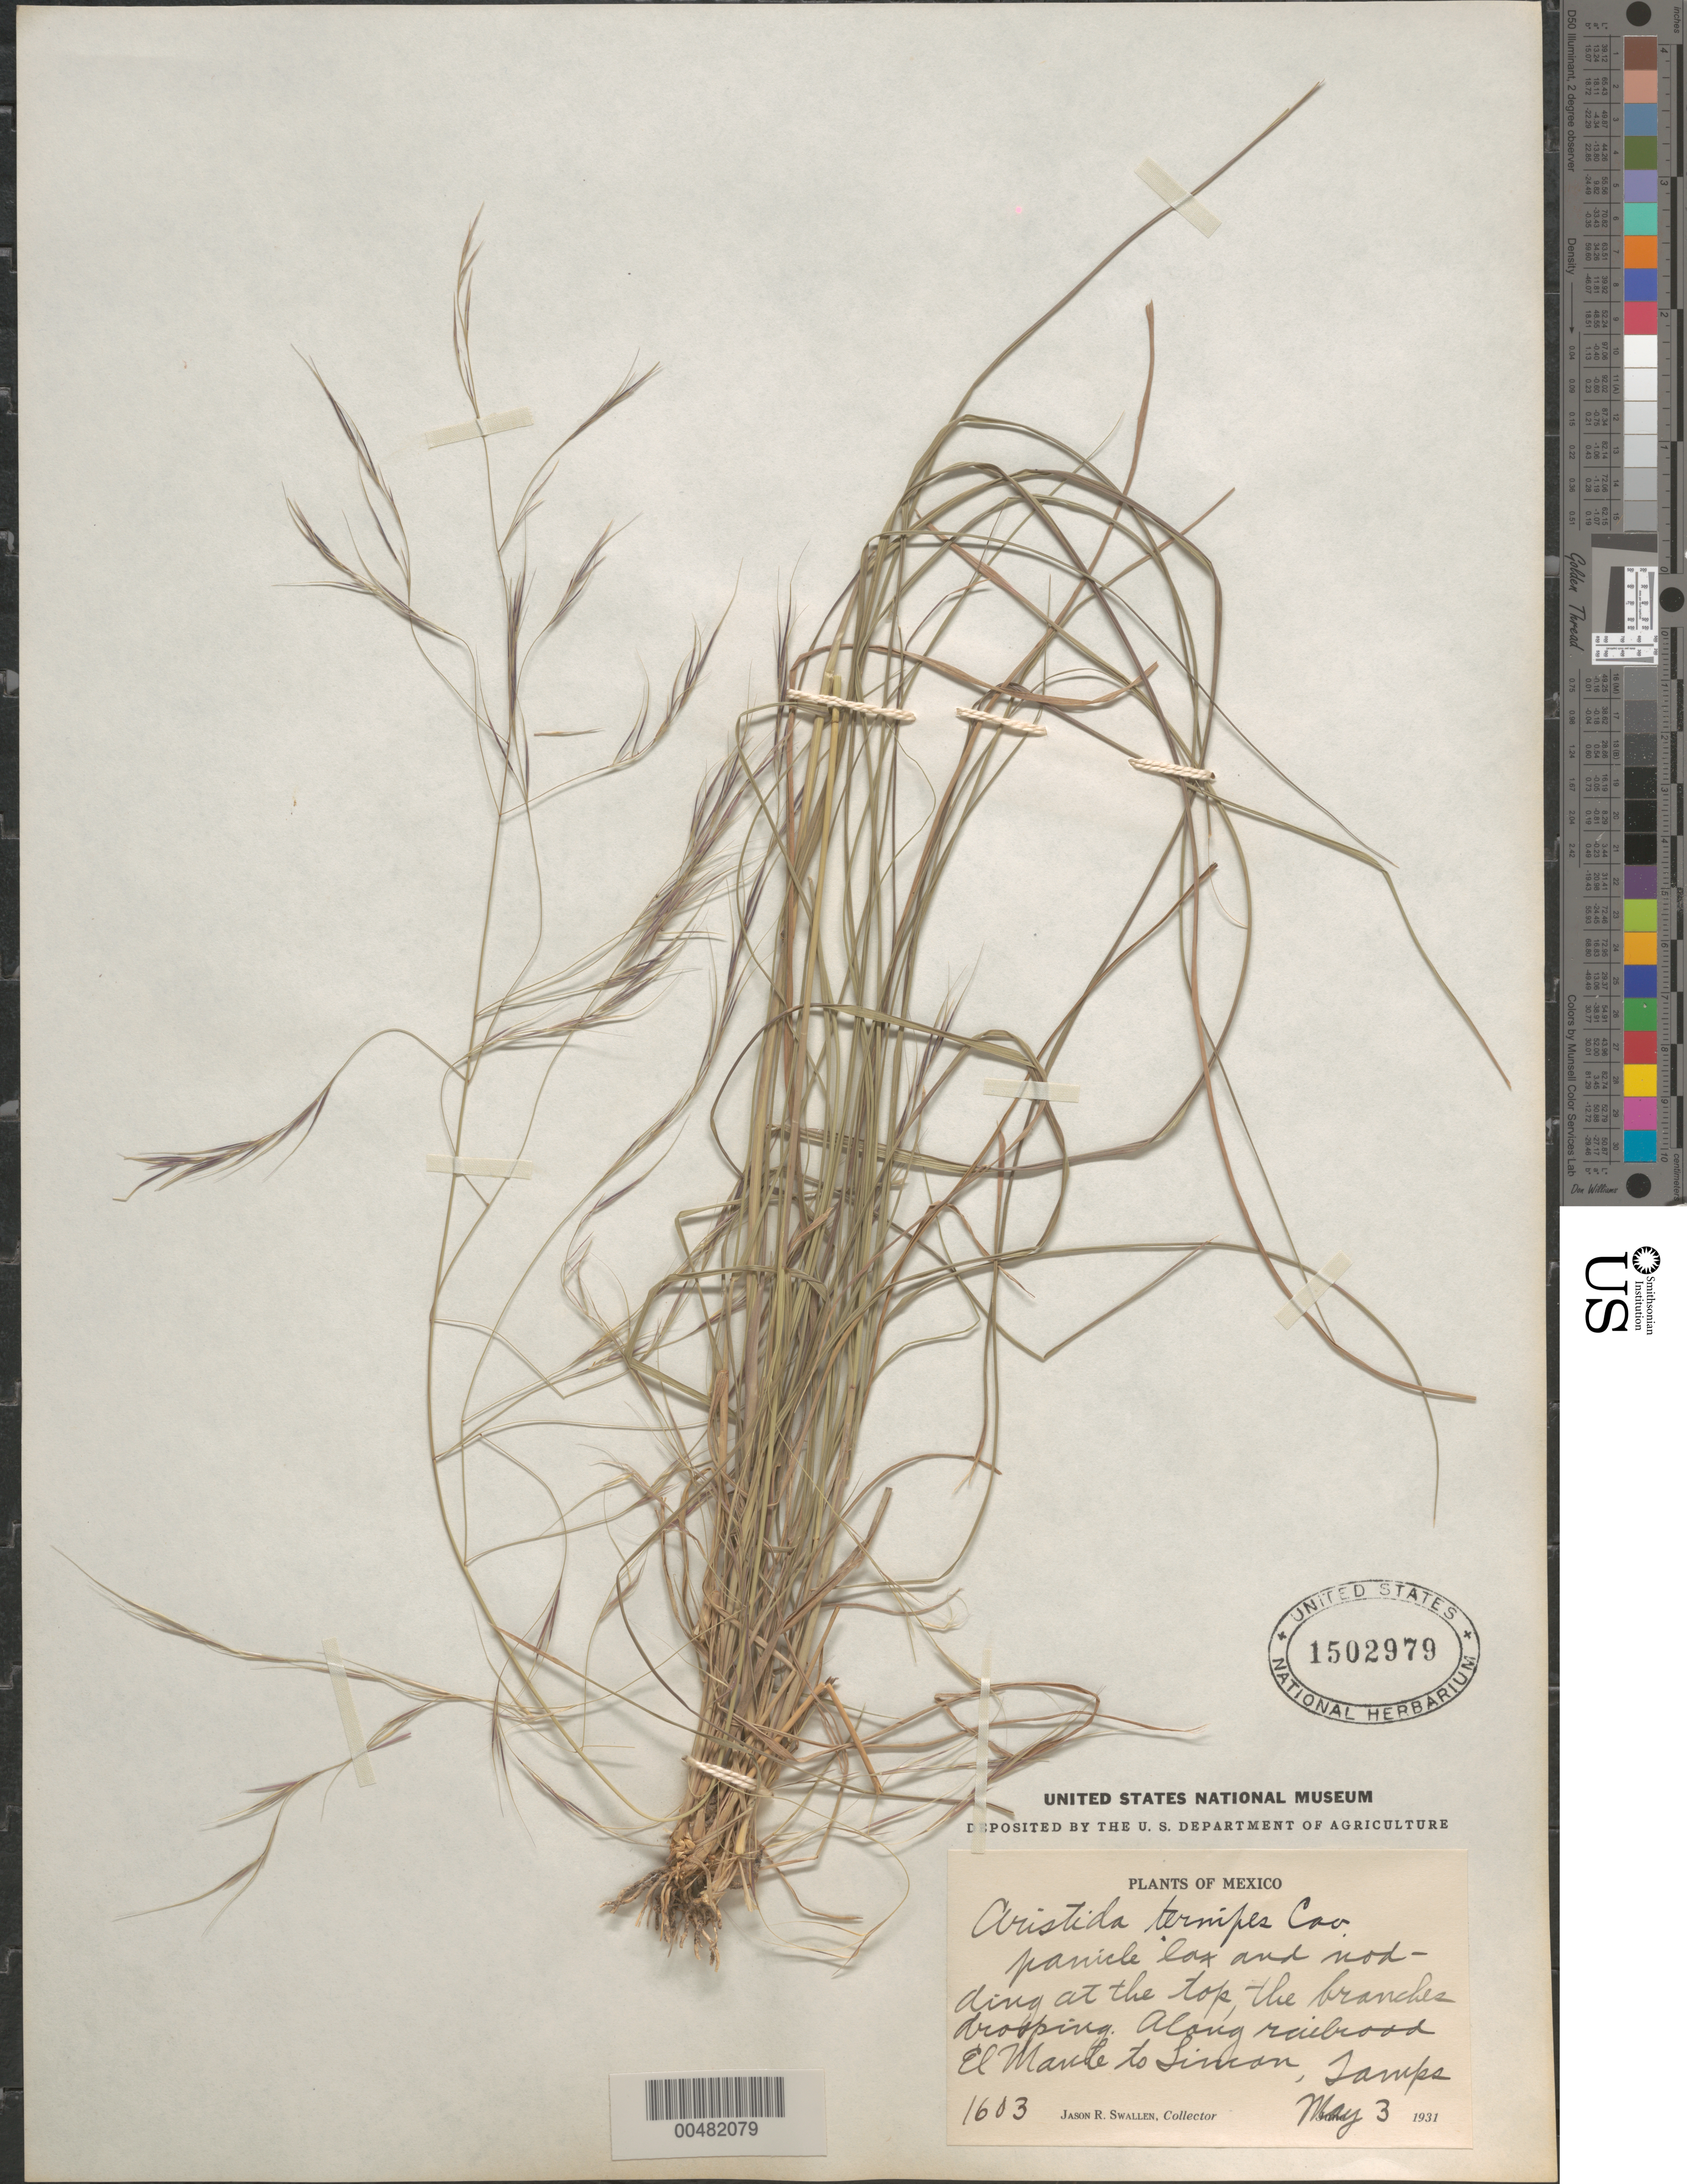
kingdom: Plantae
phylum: Tracheophyta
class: Liliopsida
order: Poales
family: Poaceae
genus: Aristida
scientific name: Aristida ternipes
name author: Cav.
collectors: J. R. Swallen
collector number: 1603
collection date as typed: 3 May 1931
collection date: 1931-05-03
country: Mexico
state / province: Tamaulipas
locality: El Mante to Limon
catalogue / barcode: US 1502979